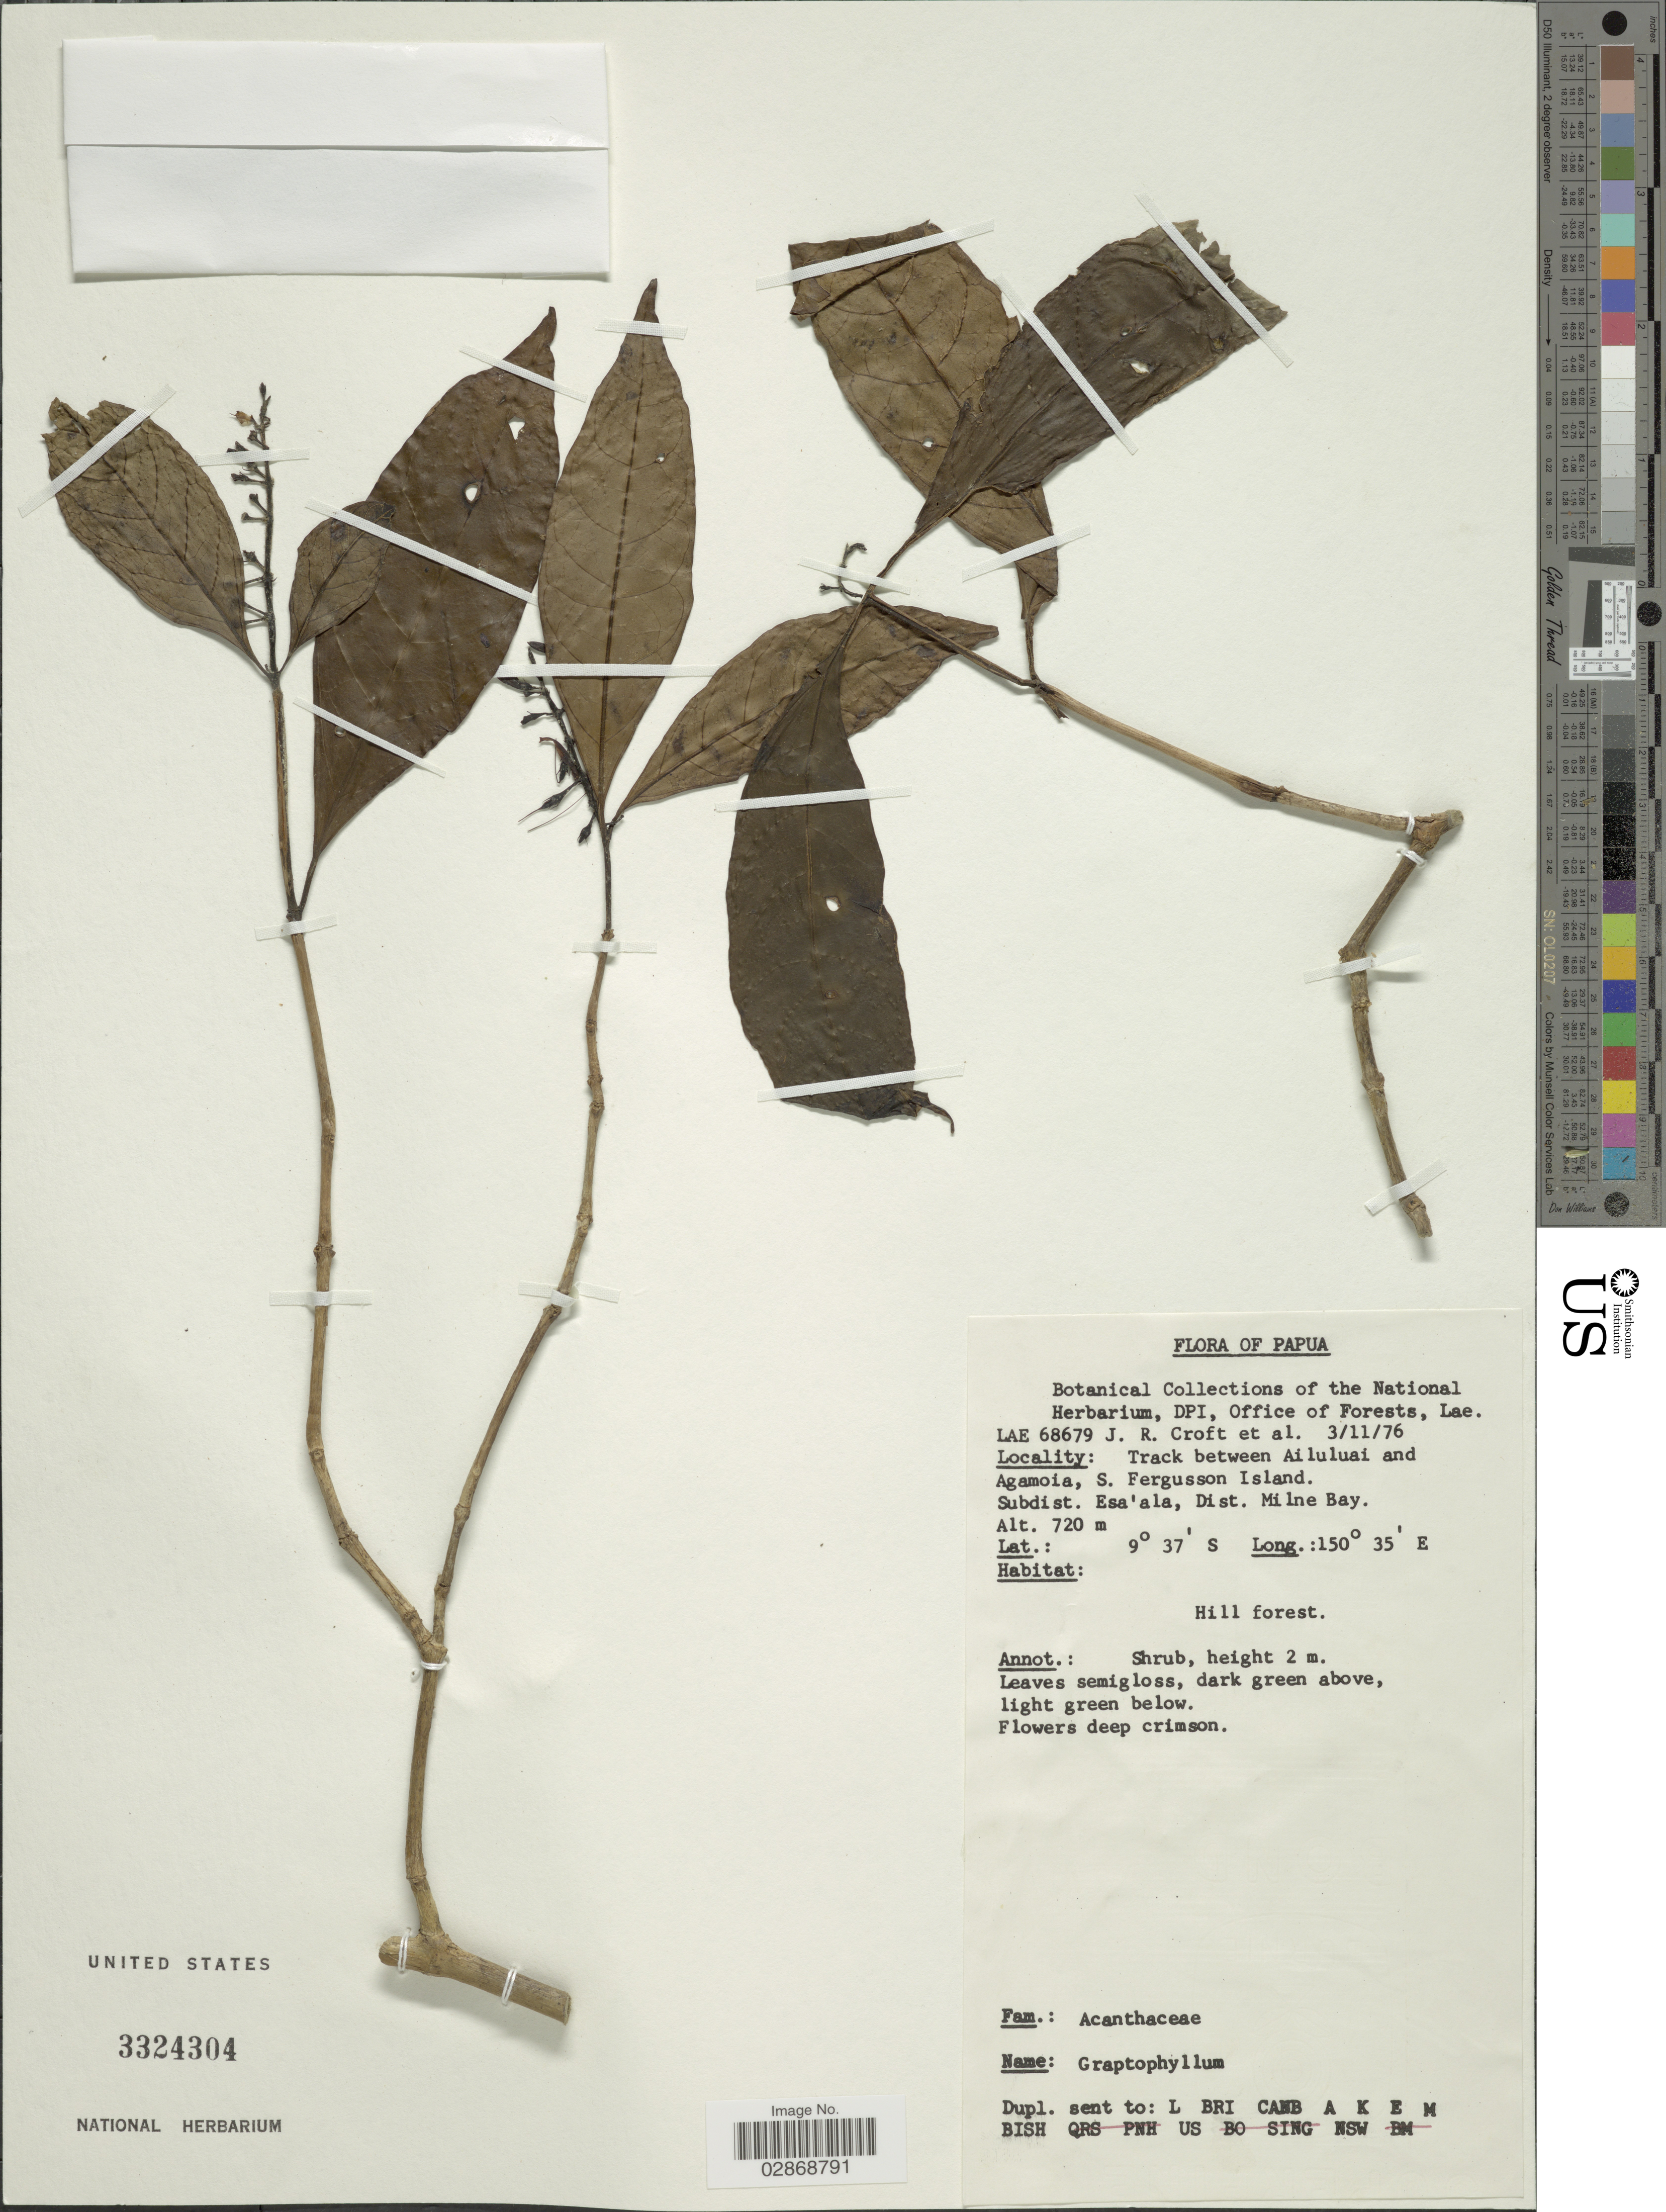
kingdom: Plantae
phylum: Tracheophyta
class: Magnoliopsida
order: Lamiales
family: Acanthaceae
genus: Graptophyllum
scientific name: Graptophyllum sp.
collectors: J. R. Croft & et al.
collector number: LAE68679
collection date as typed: Transcribed d/m/y: 3/11/76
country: Papua New Guinea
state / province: Milne Bay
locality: Track between Ailuluai and Agamoia, S. Fergusson Island. Subdist. Esa'ala, Dist. Milne Bay.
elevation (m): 720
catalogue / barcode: US 3324304